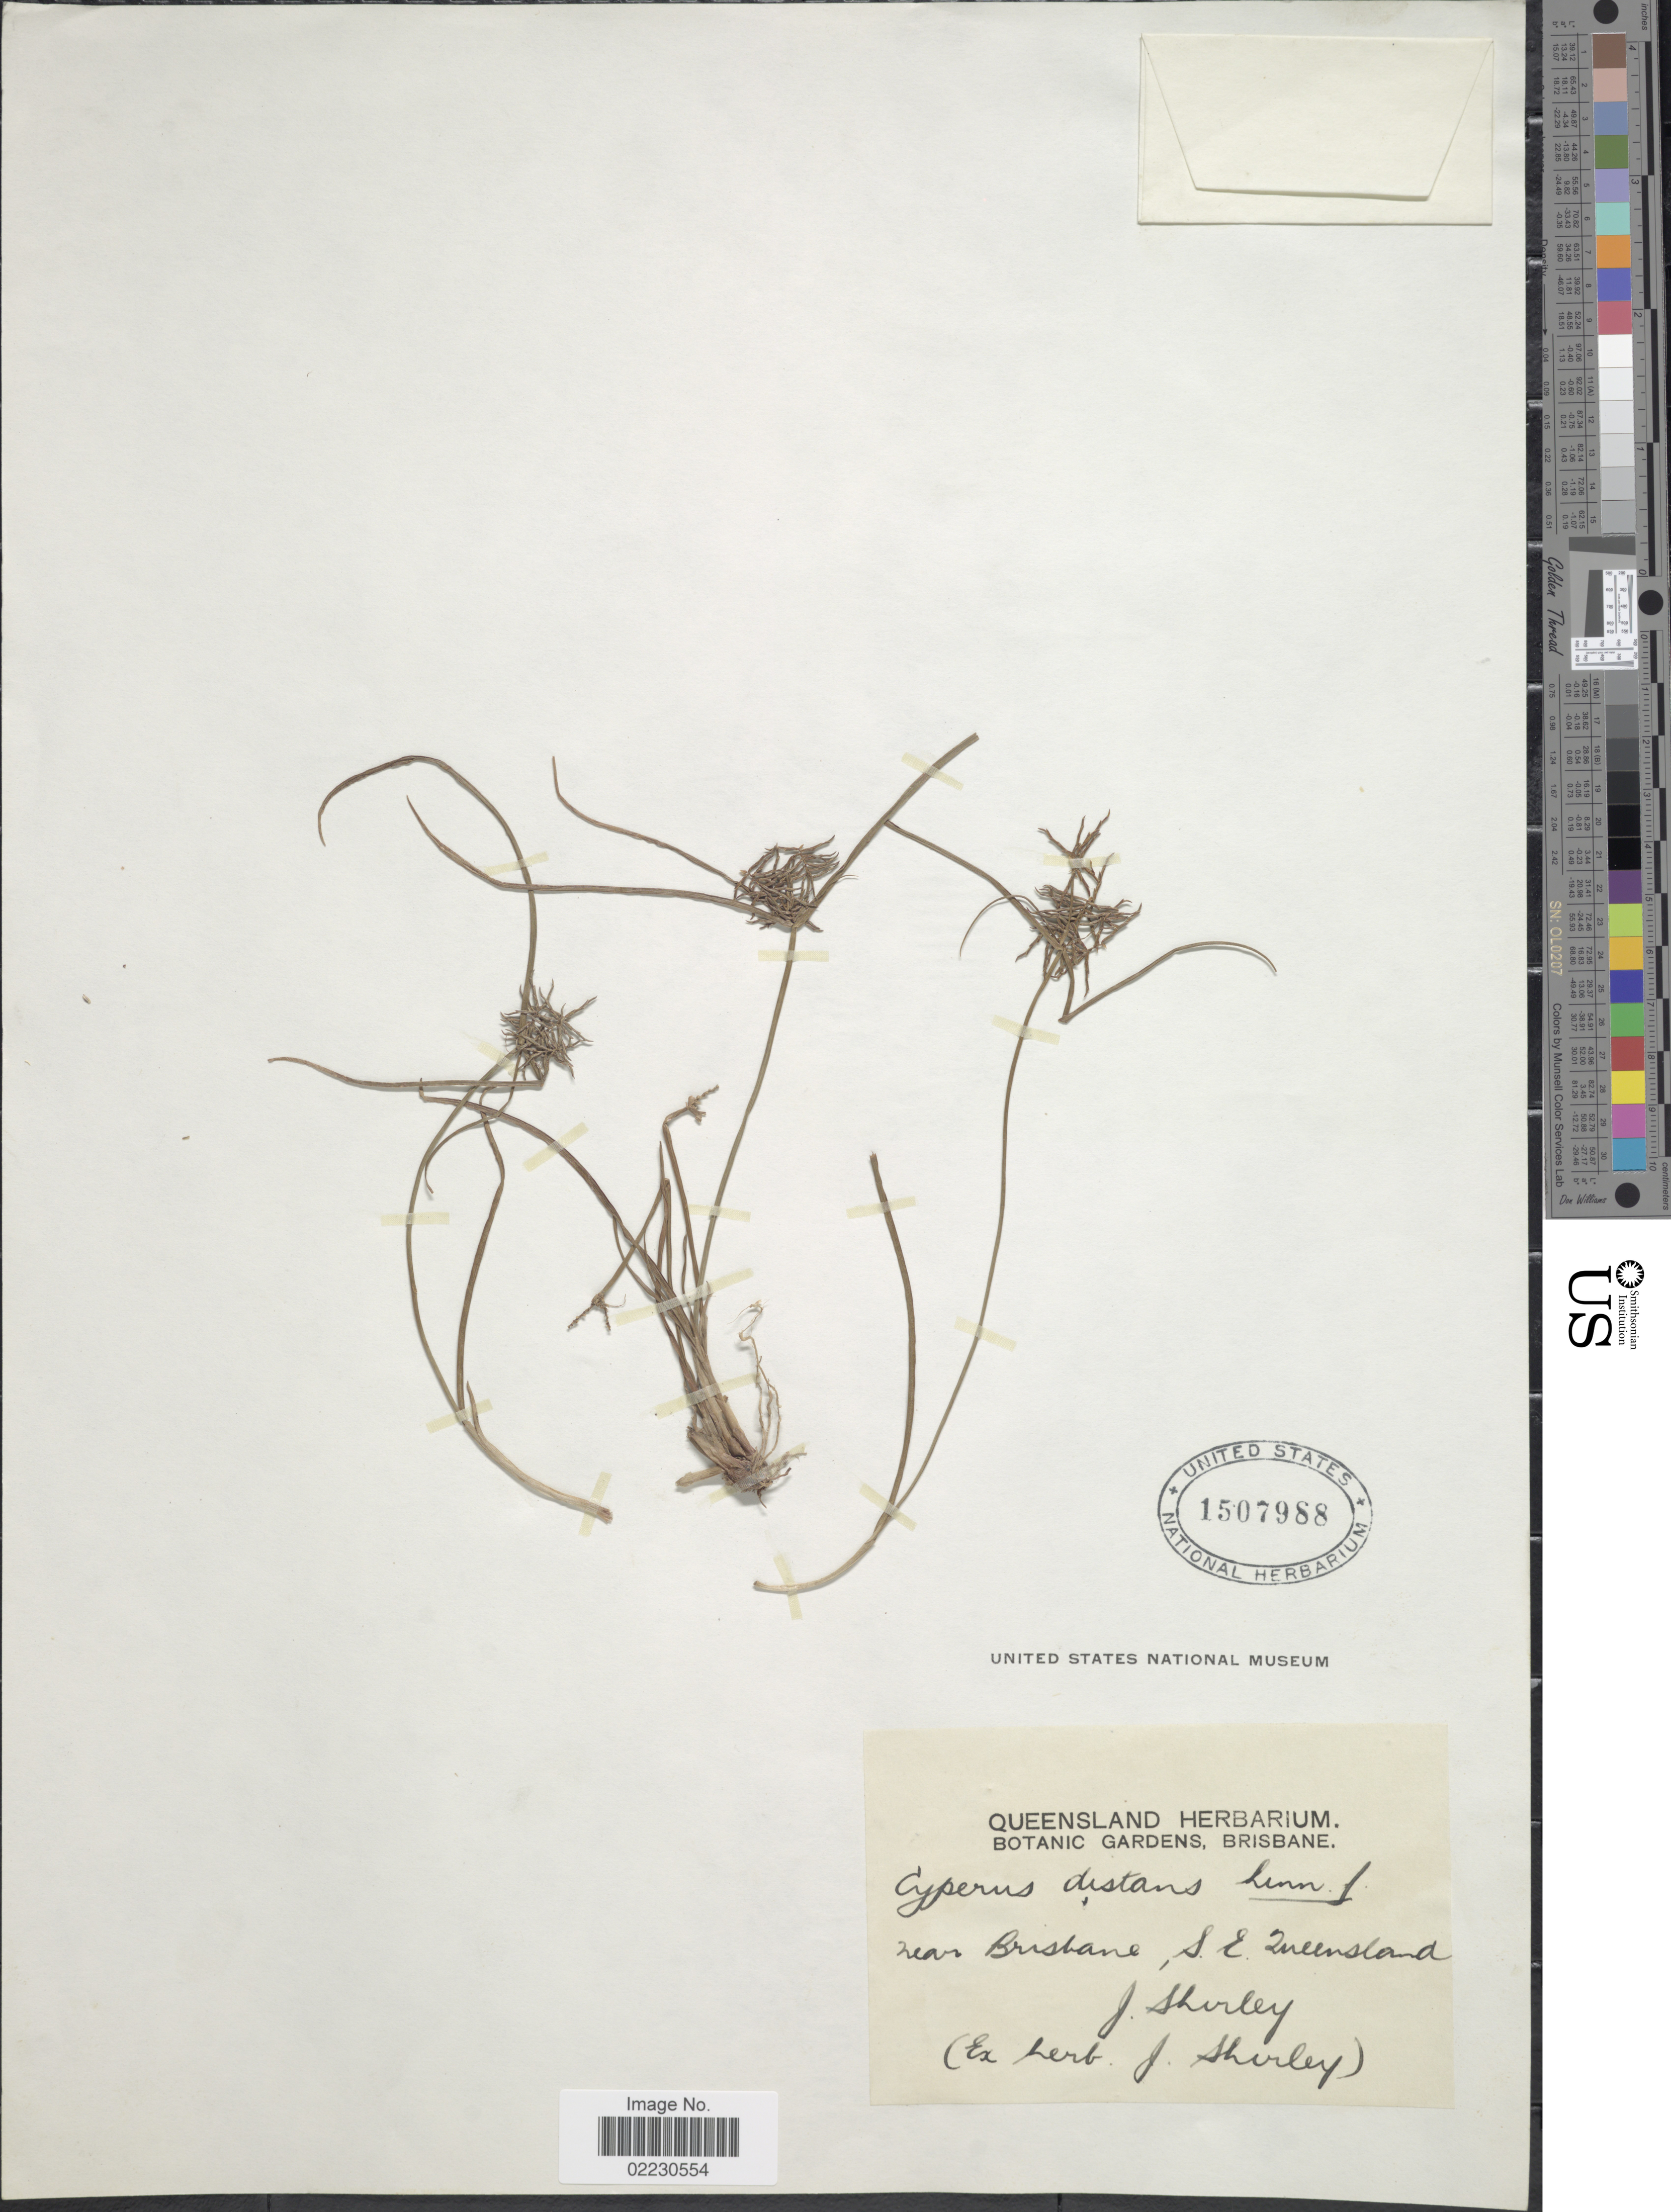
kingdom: Plantae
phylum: Tracheophyta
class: Liliopsida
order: Poales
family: Cyperaceae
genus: Cyperus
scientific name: Cyperus distans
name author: L. f.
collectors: J. Shirley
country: Australia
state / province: Queensland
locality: Near Brisbane, S.E. Queensland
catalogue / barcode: US 1507988